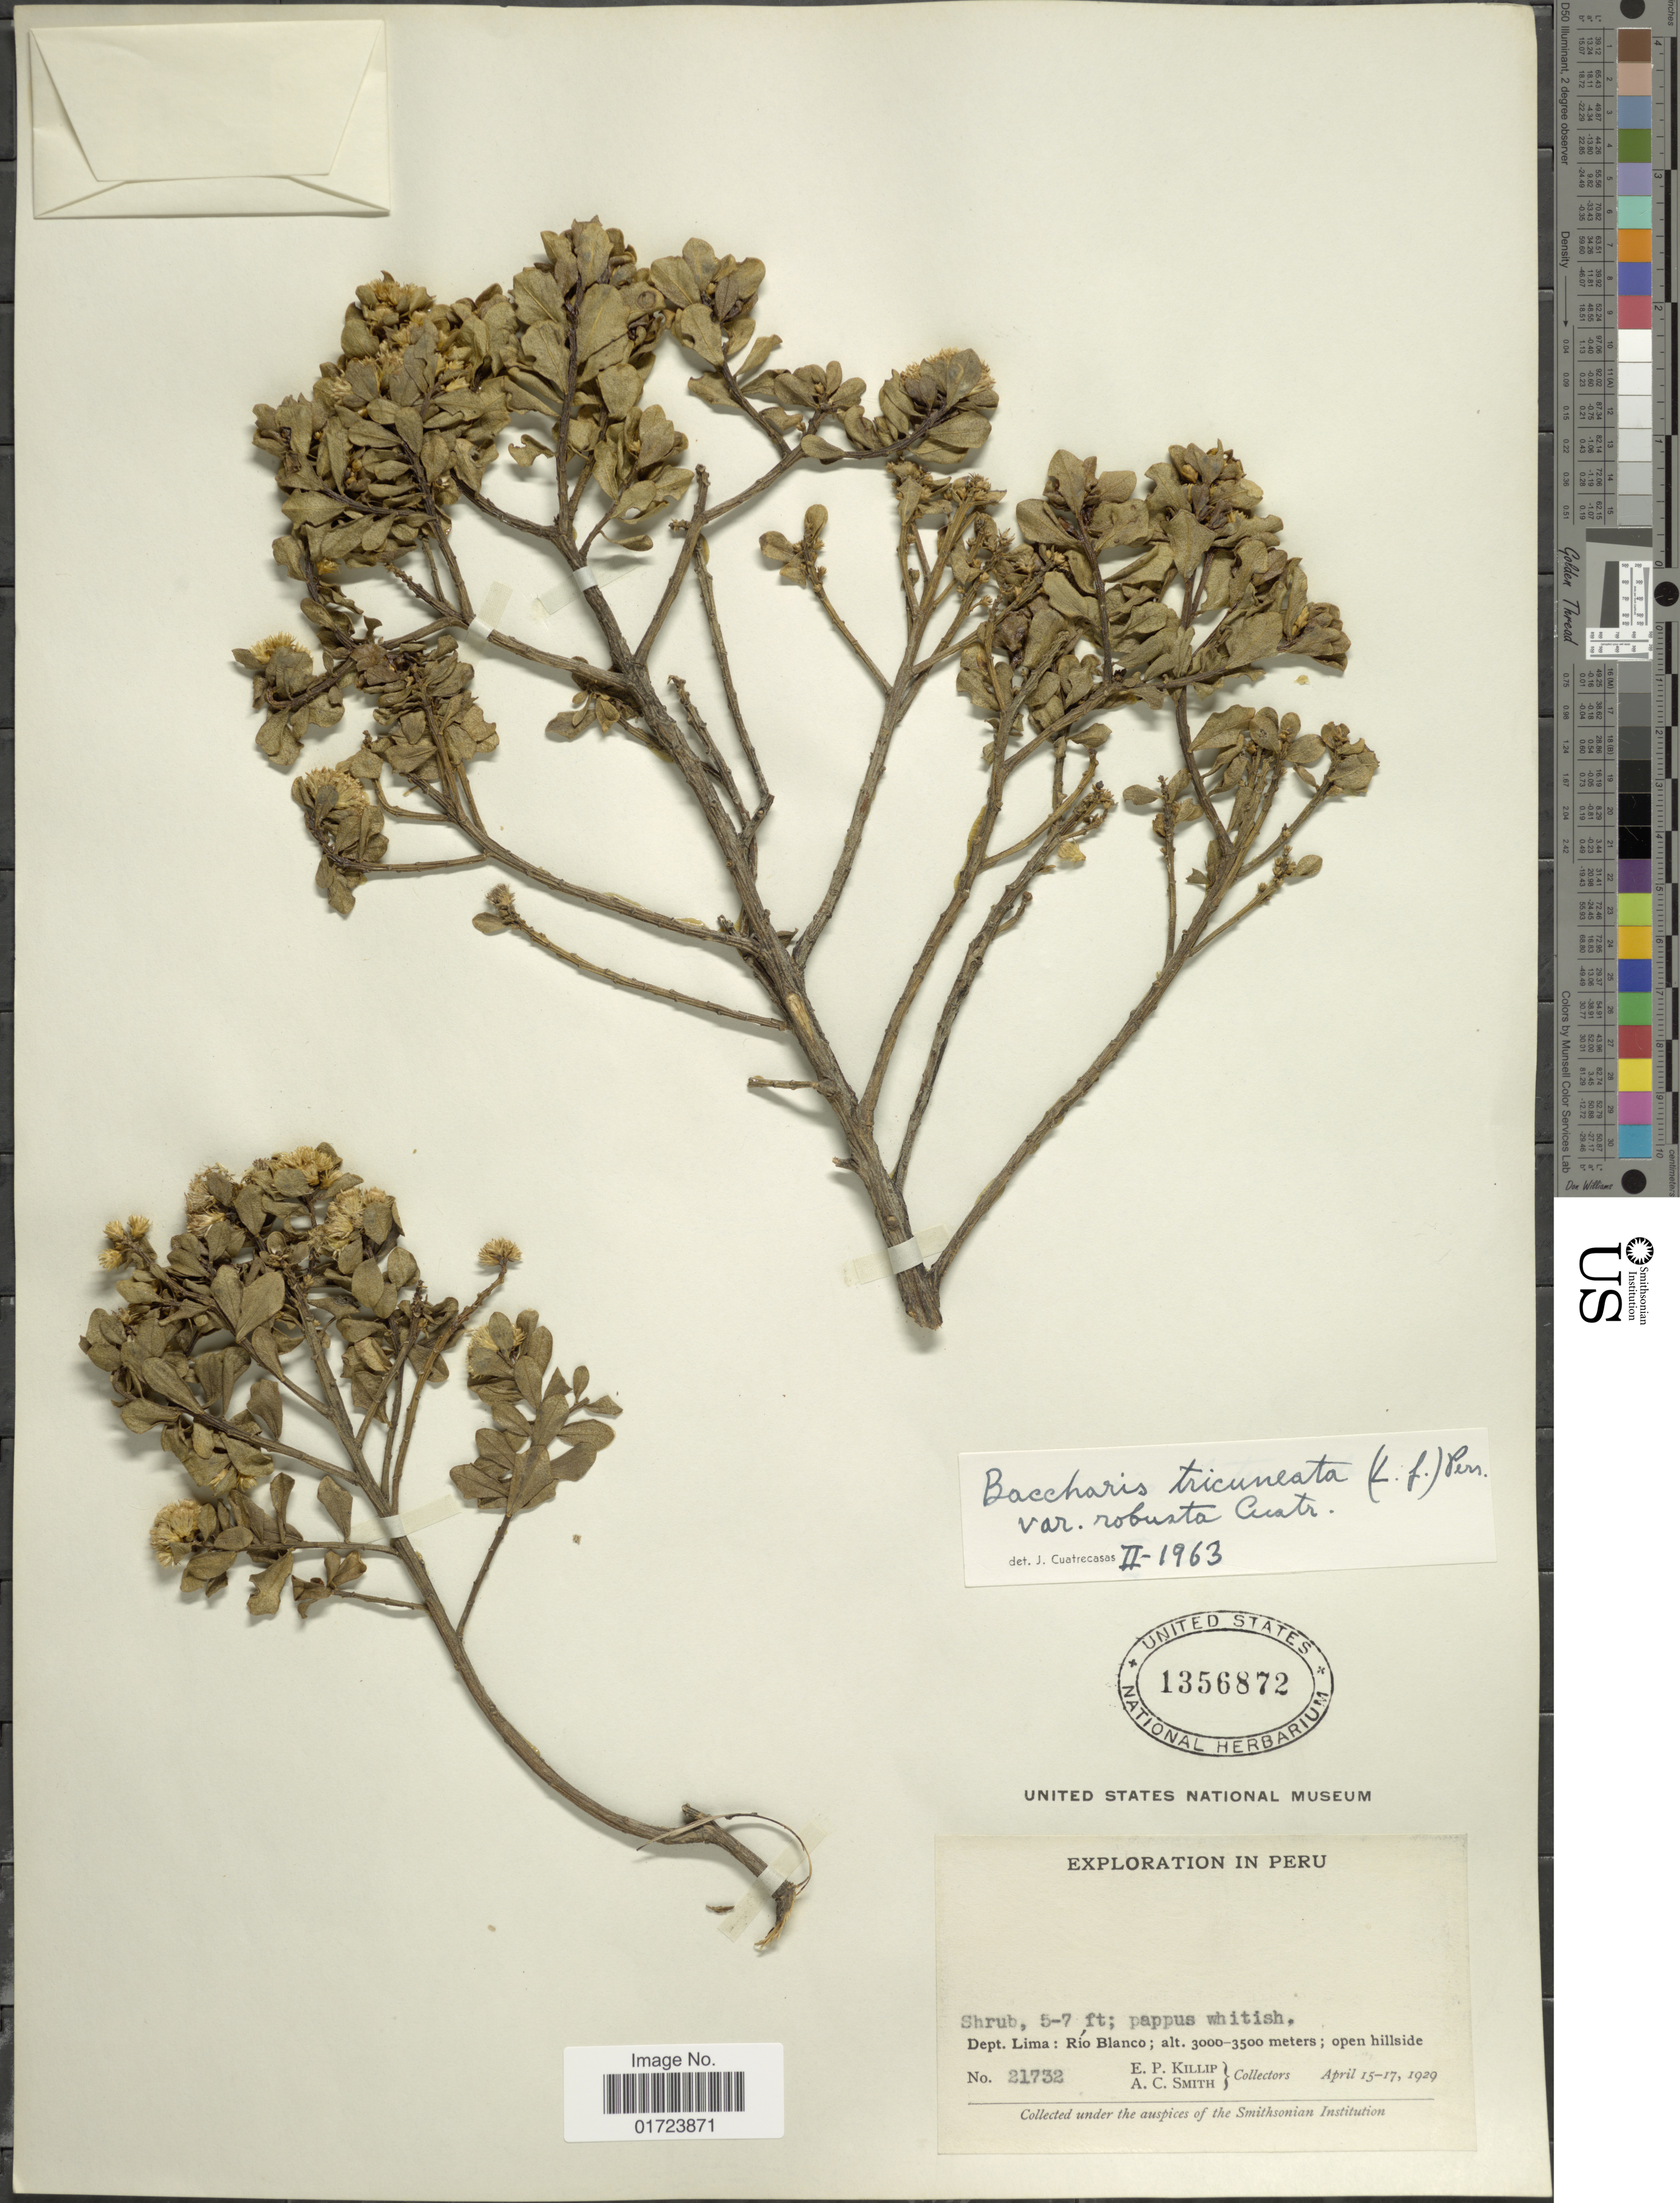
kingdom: Plantae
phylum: Tracheophyta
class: Magnoliopsida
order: Asterales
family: Asteraceae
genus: Baccharis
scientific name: Baccharis tricuneata var. robusta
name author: Cuatrec.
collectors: E. P. Killip & A. C. Smith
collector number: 21732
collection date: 1929-04-15/1929-04-17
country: Peru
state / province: Lima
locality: Dept. Lima: Rio Blanco.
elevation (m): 3000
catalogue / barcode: US 1356872